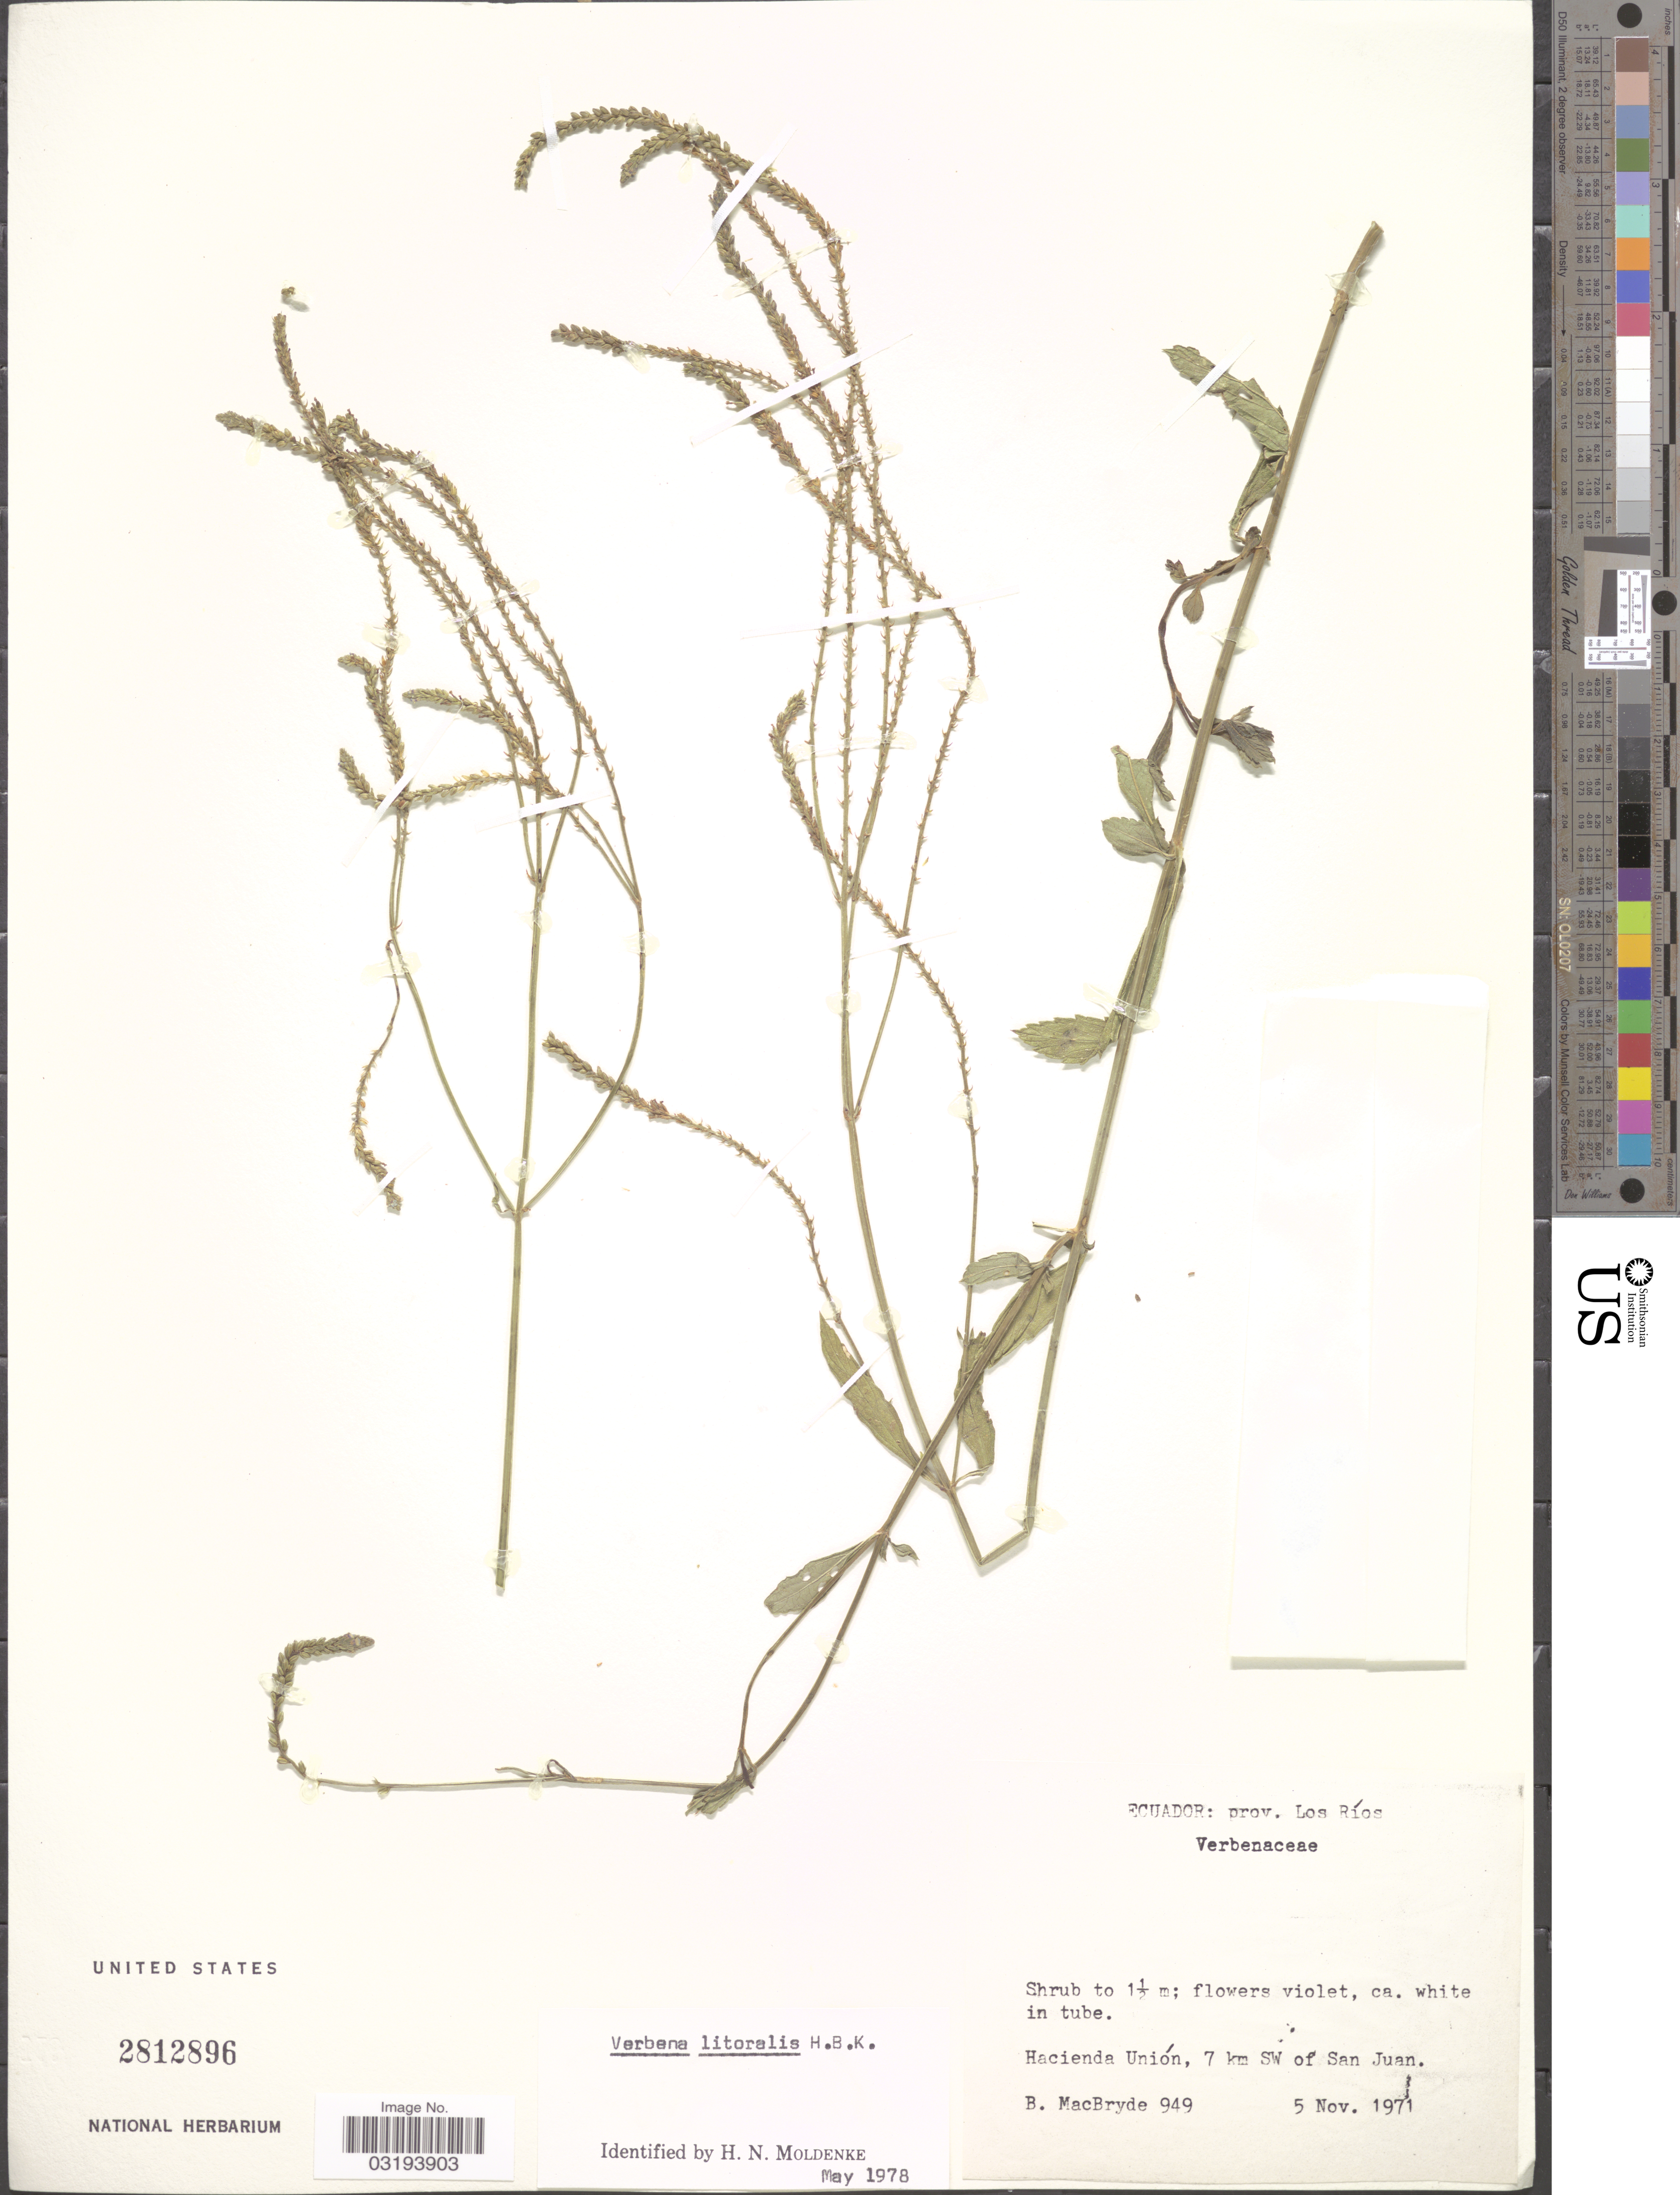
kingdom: Plantae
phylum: Tracheophyta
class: Magnoliopsida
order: Lamiales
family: Verbenaceae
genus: Verbena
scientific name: Verbena litoralis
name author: Kunth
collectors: B. MacBryde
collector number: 949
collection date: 1971-11-05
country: Ecuador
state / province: Los Ríos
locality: Hacienda Unión, 7 km SW of San Juan.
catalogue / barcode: US 2812896